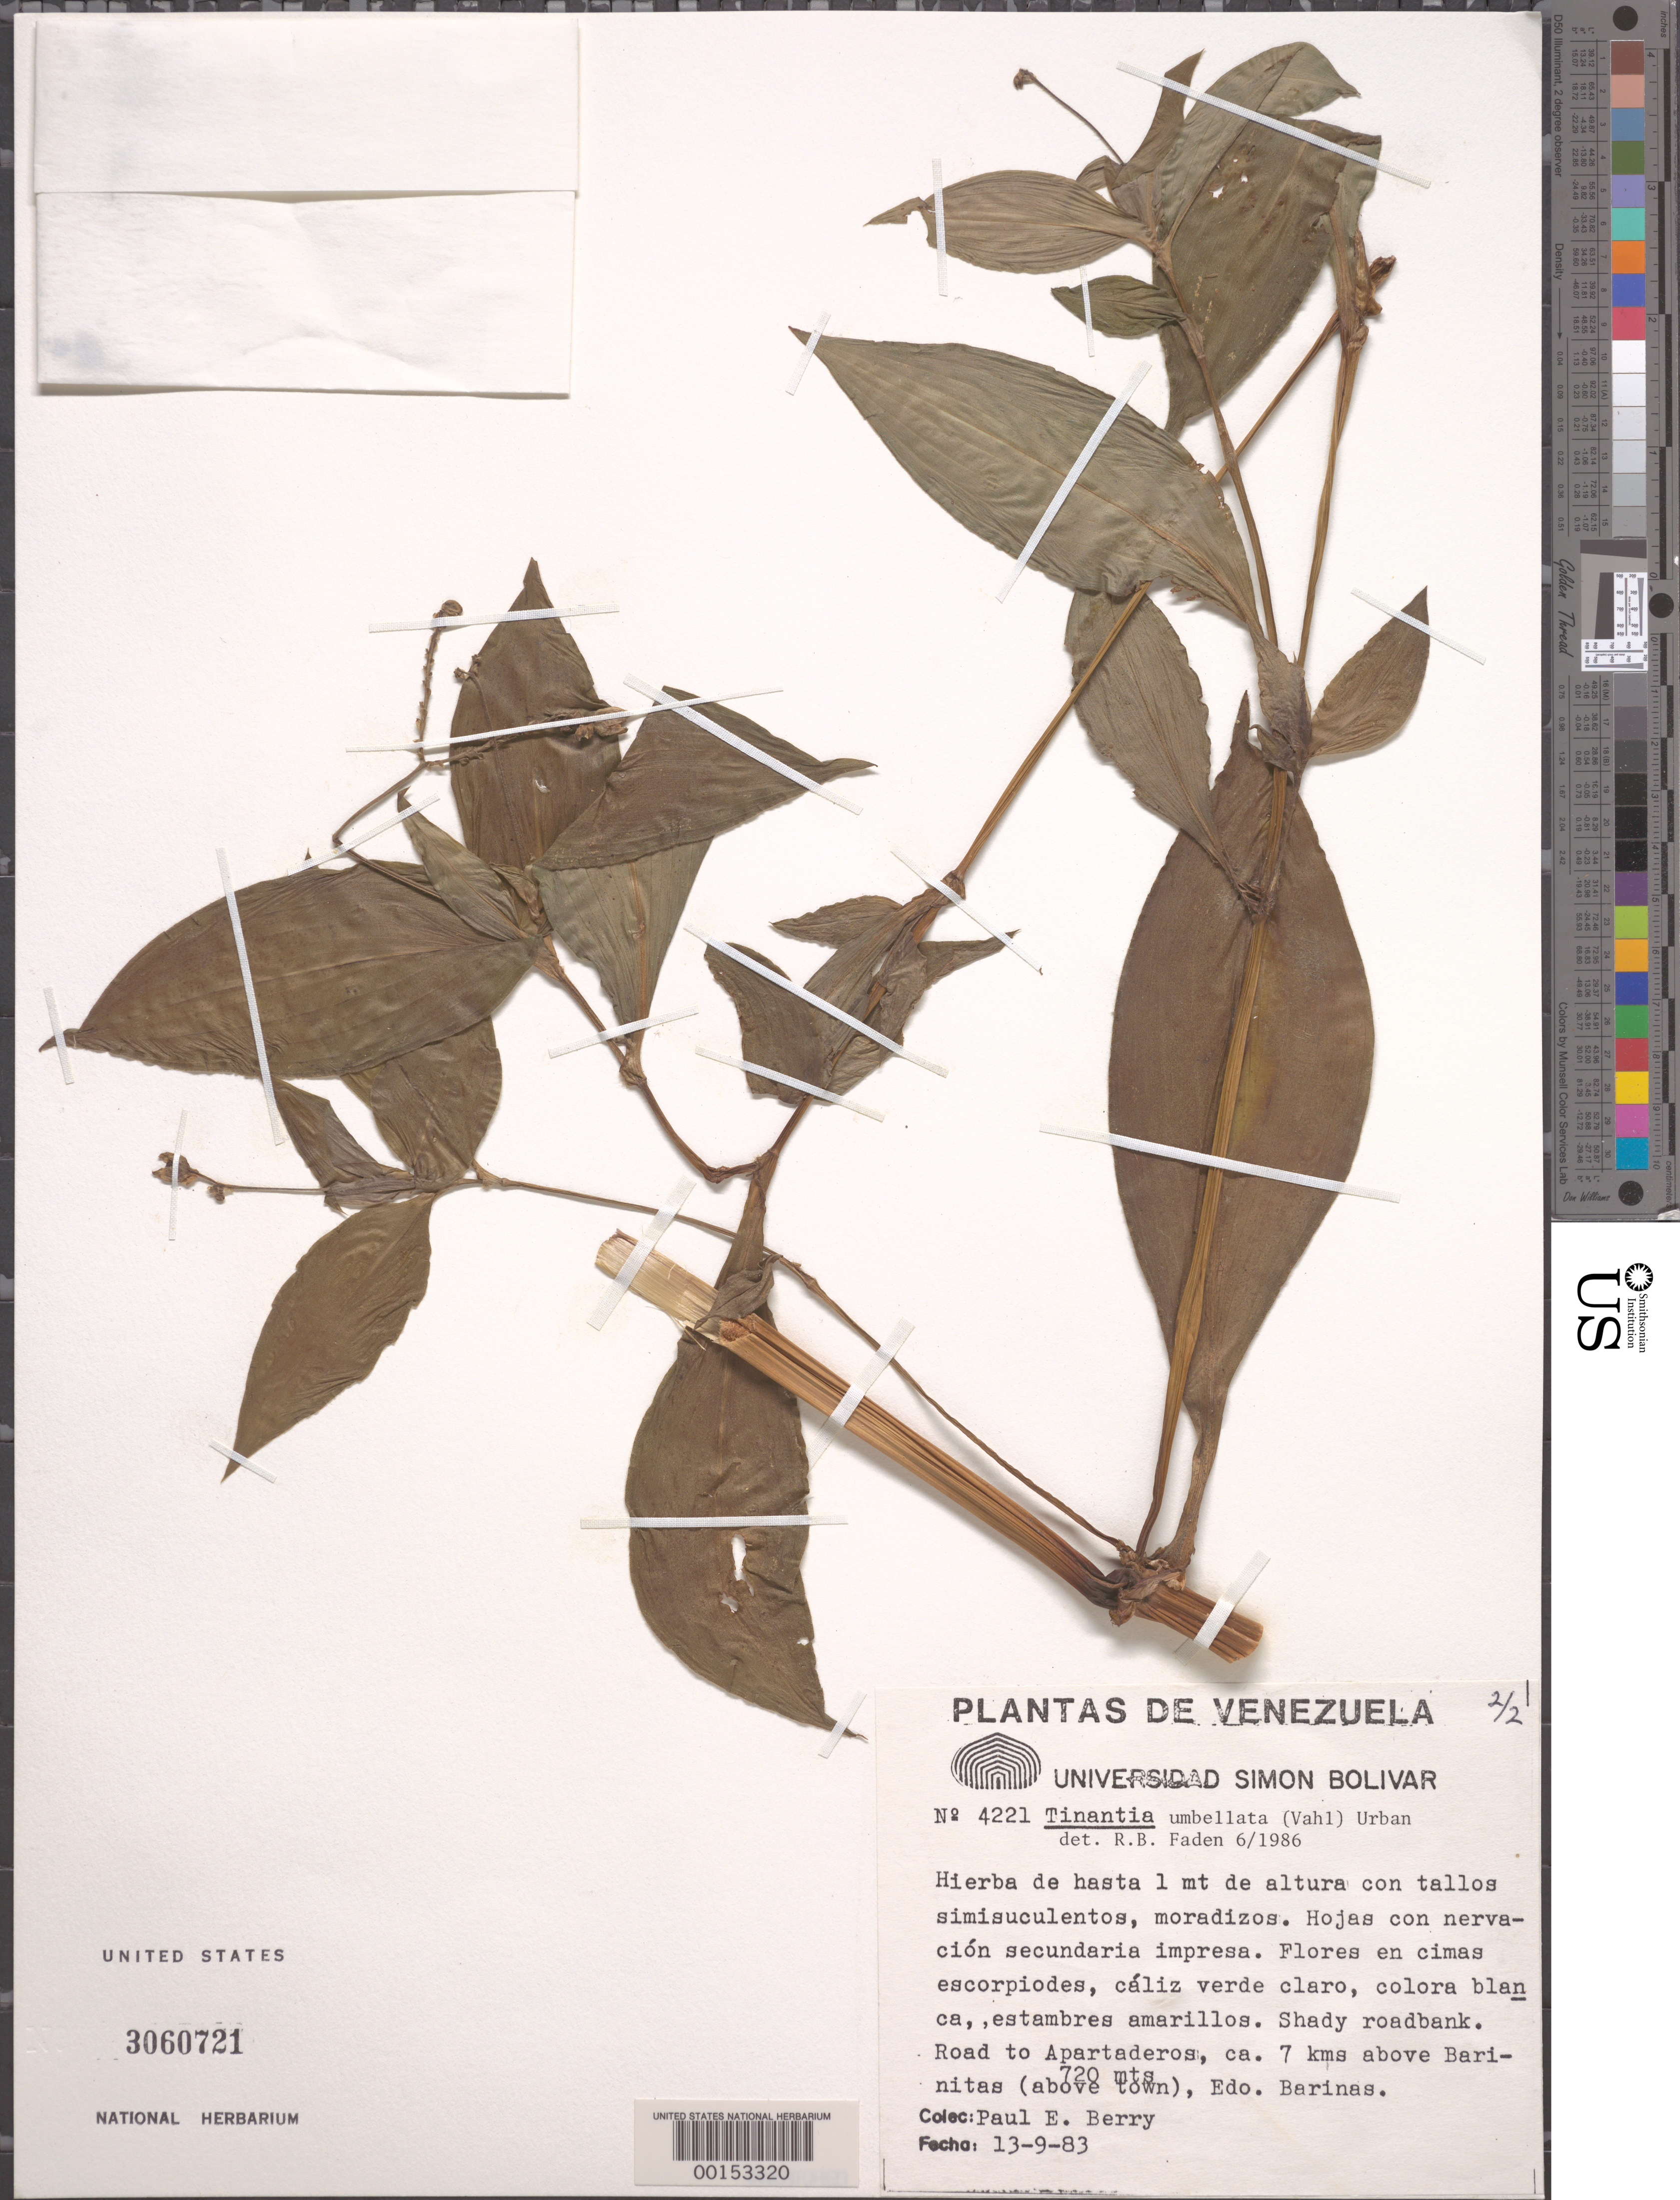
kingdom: Plantae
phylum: Tracheophyta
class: Liliopsida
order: Commelinales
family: Commelinaceae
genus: Tinantia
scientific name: Tinantia umbellata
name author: (Vahl) Urb.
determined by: Faden, Robert B., (US), Smithsonian Institution - National Museum of Natural History (UNITED STATES)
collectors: P. E. Berry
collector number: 4221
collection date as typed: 13 Sep 1983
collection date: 1983-09-13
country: Venezuela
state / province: Barinas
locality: Road to apartaderos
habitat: Shady roadbank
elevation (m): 720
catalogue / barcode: US 3060721